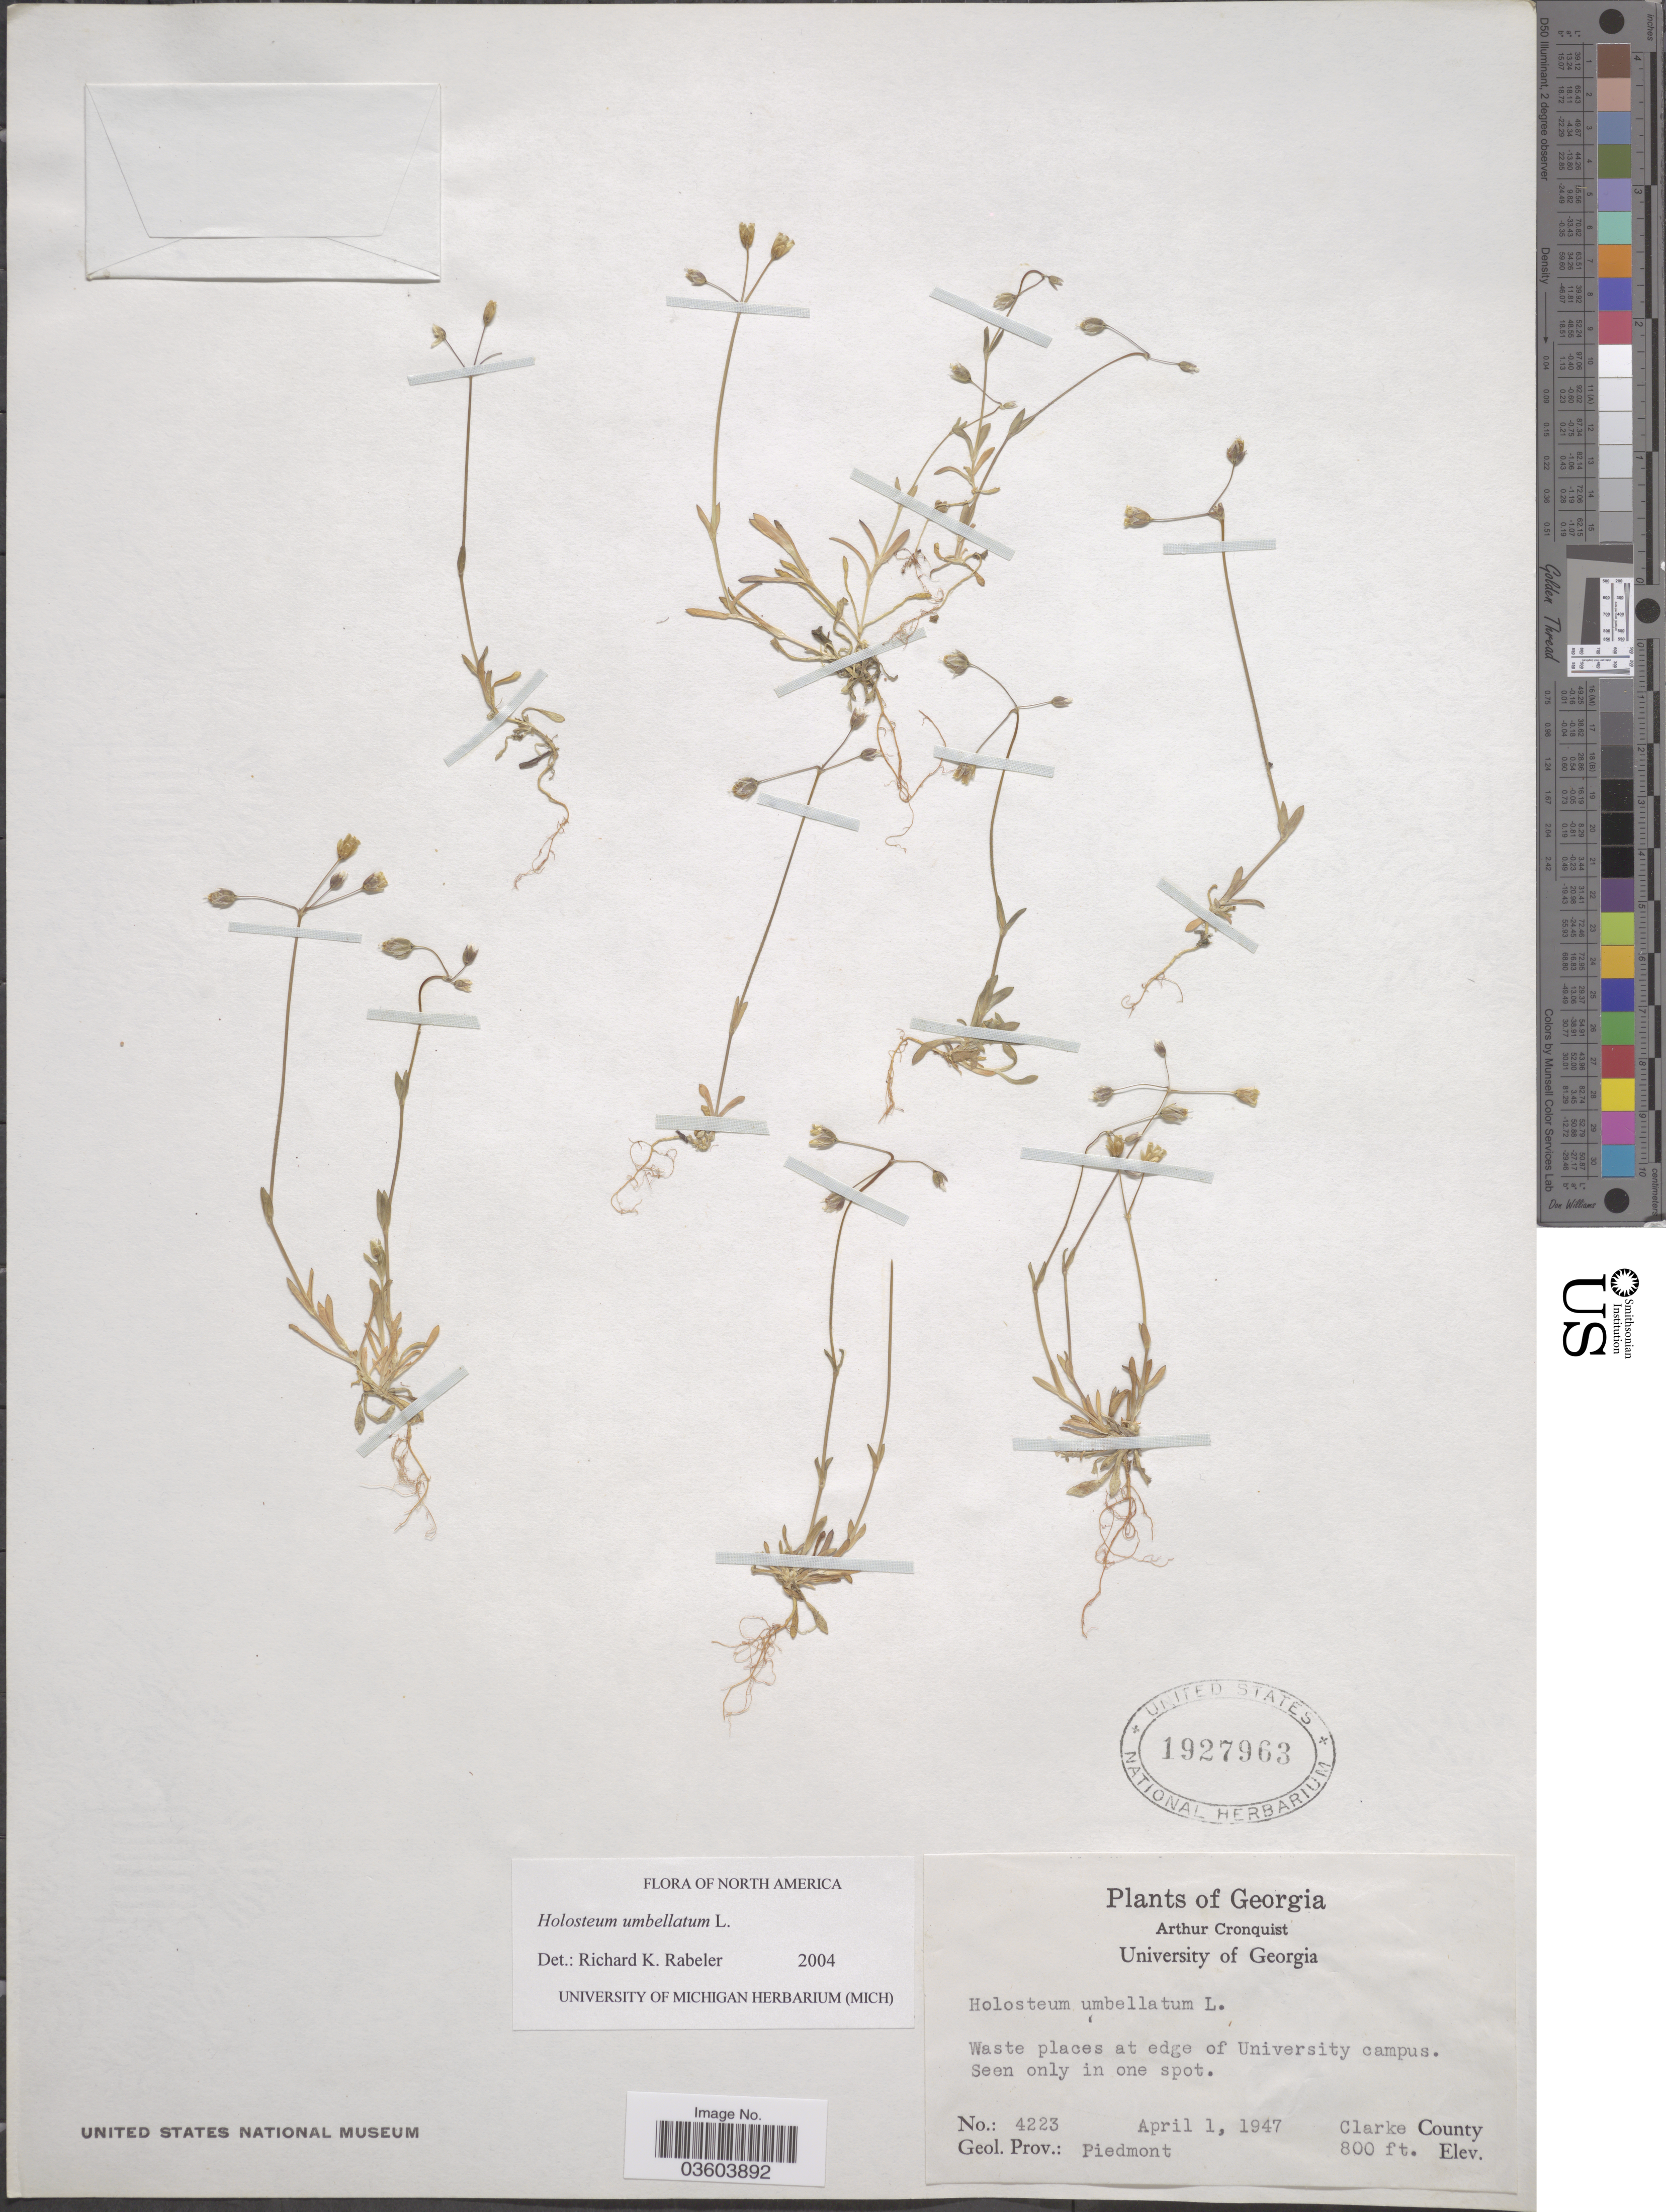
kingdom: Plantae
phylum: Tracheophyta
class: Magnoliopsida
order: Caryophyllales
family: Caryophyllaceae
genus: Holosteum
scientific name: Holosteum umbellatum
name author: L.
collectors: A. J. Cronquist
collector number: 4223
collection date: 1947-04-01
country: United States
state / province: Georgia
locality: Waste places at edge of University campus. Clarke County. Geol. Prov.: Piedmont.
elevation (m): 244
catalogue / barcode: US 1927963